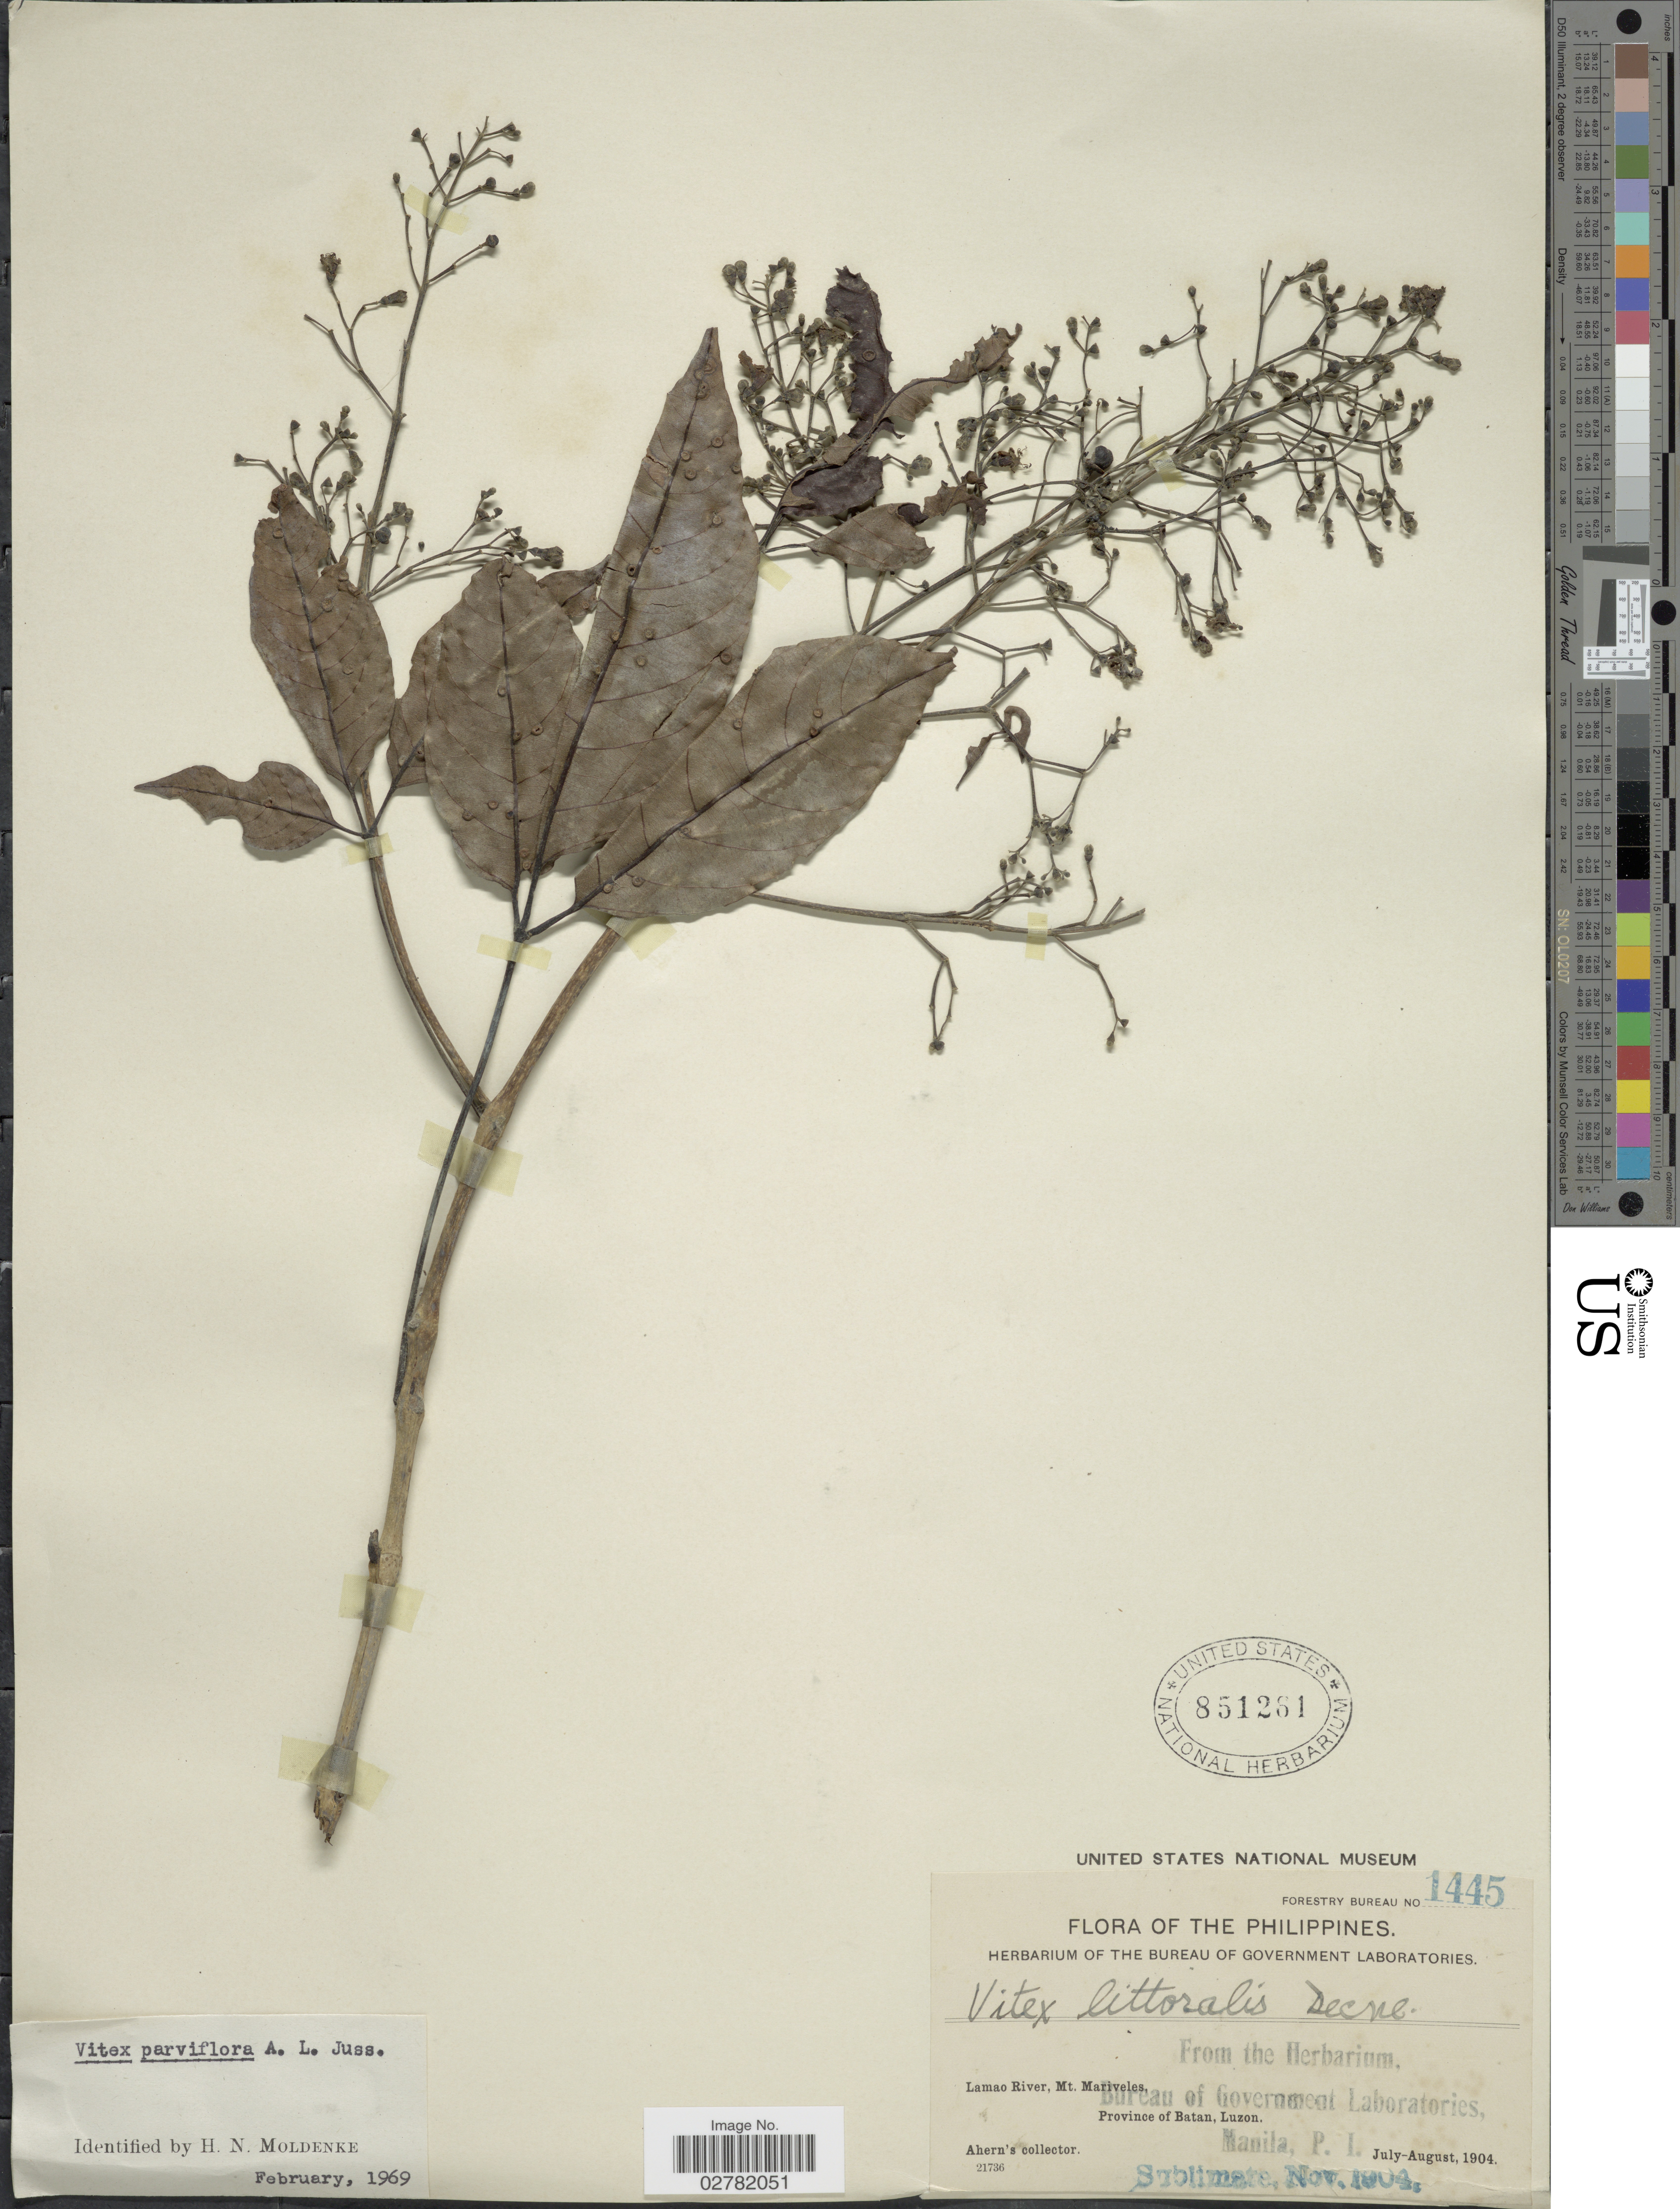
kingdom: Plantae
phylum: Tracheophyta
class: Magnoliopsida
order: Lamiales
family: Lamiaceae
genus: Vitex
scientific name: Vitex parviflora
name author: Juss.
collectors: Ahern's collector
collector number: Forestry Bureau 1445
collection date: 1904-07/1904-08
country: Philippines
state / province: Cagayan Valley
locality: Lamao River, Mt. Mariveles, Province of Batan, Luzon.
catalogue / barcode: US 851261